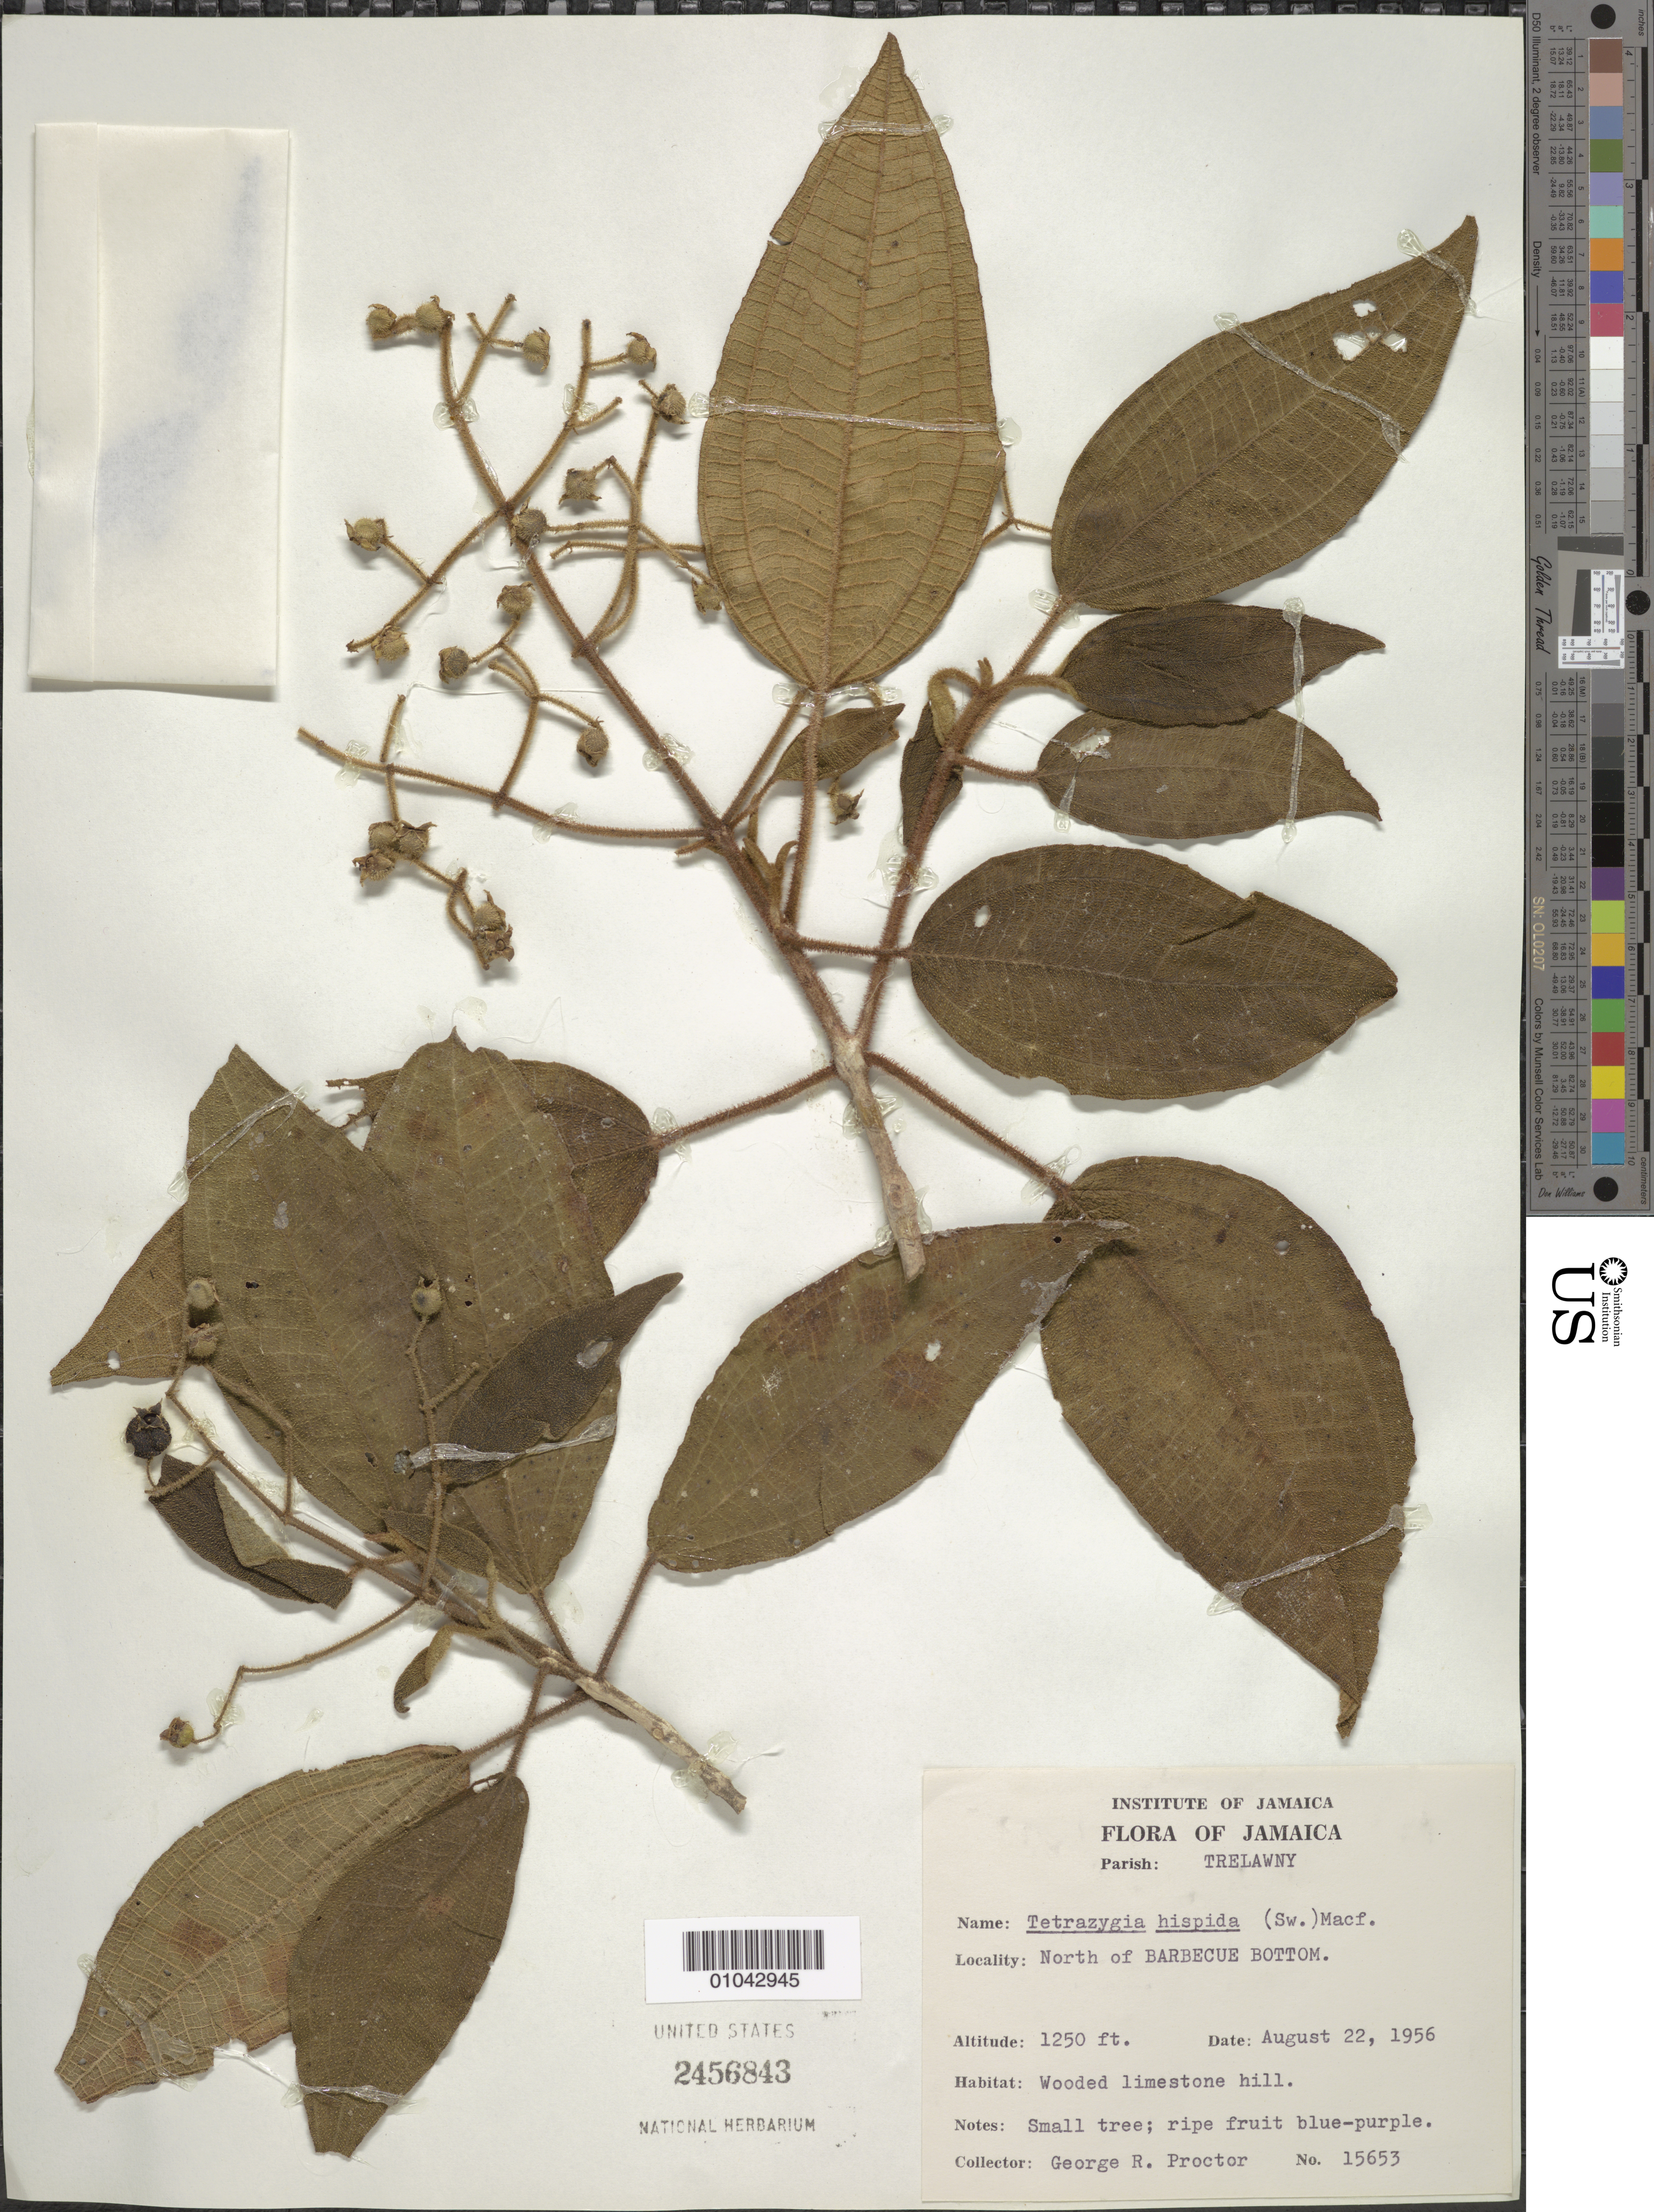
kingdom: Plantae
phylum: Tracheophyta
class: Magnoliopsida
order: Myrtales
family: Melastomataceae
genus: Tetrazygia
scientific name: Tetrazygia hispida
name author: (Sw.) Macfad.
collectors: G. R. Proctor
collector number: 15653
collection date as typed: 22 Aug 1956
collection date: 1956-08-22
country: Jamaica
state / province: Trelawny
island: Jamaica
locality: North of Barbeque Bottom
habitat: Wooded limestone hillsides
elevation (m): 381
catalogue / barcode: US 2456843